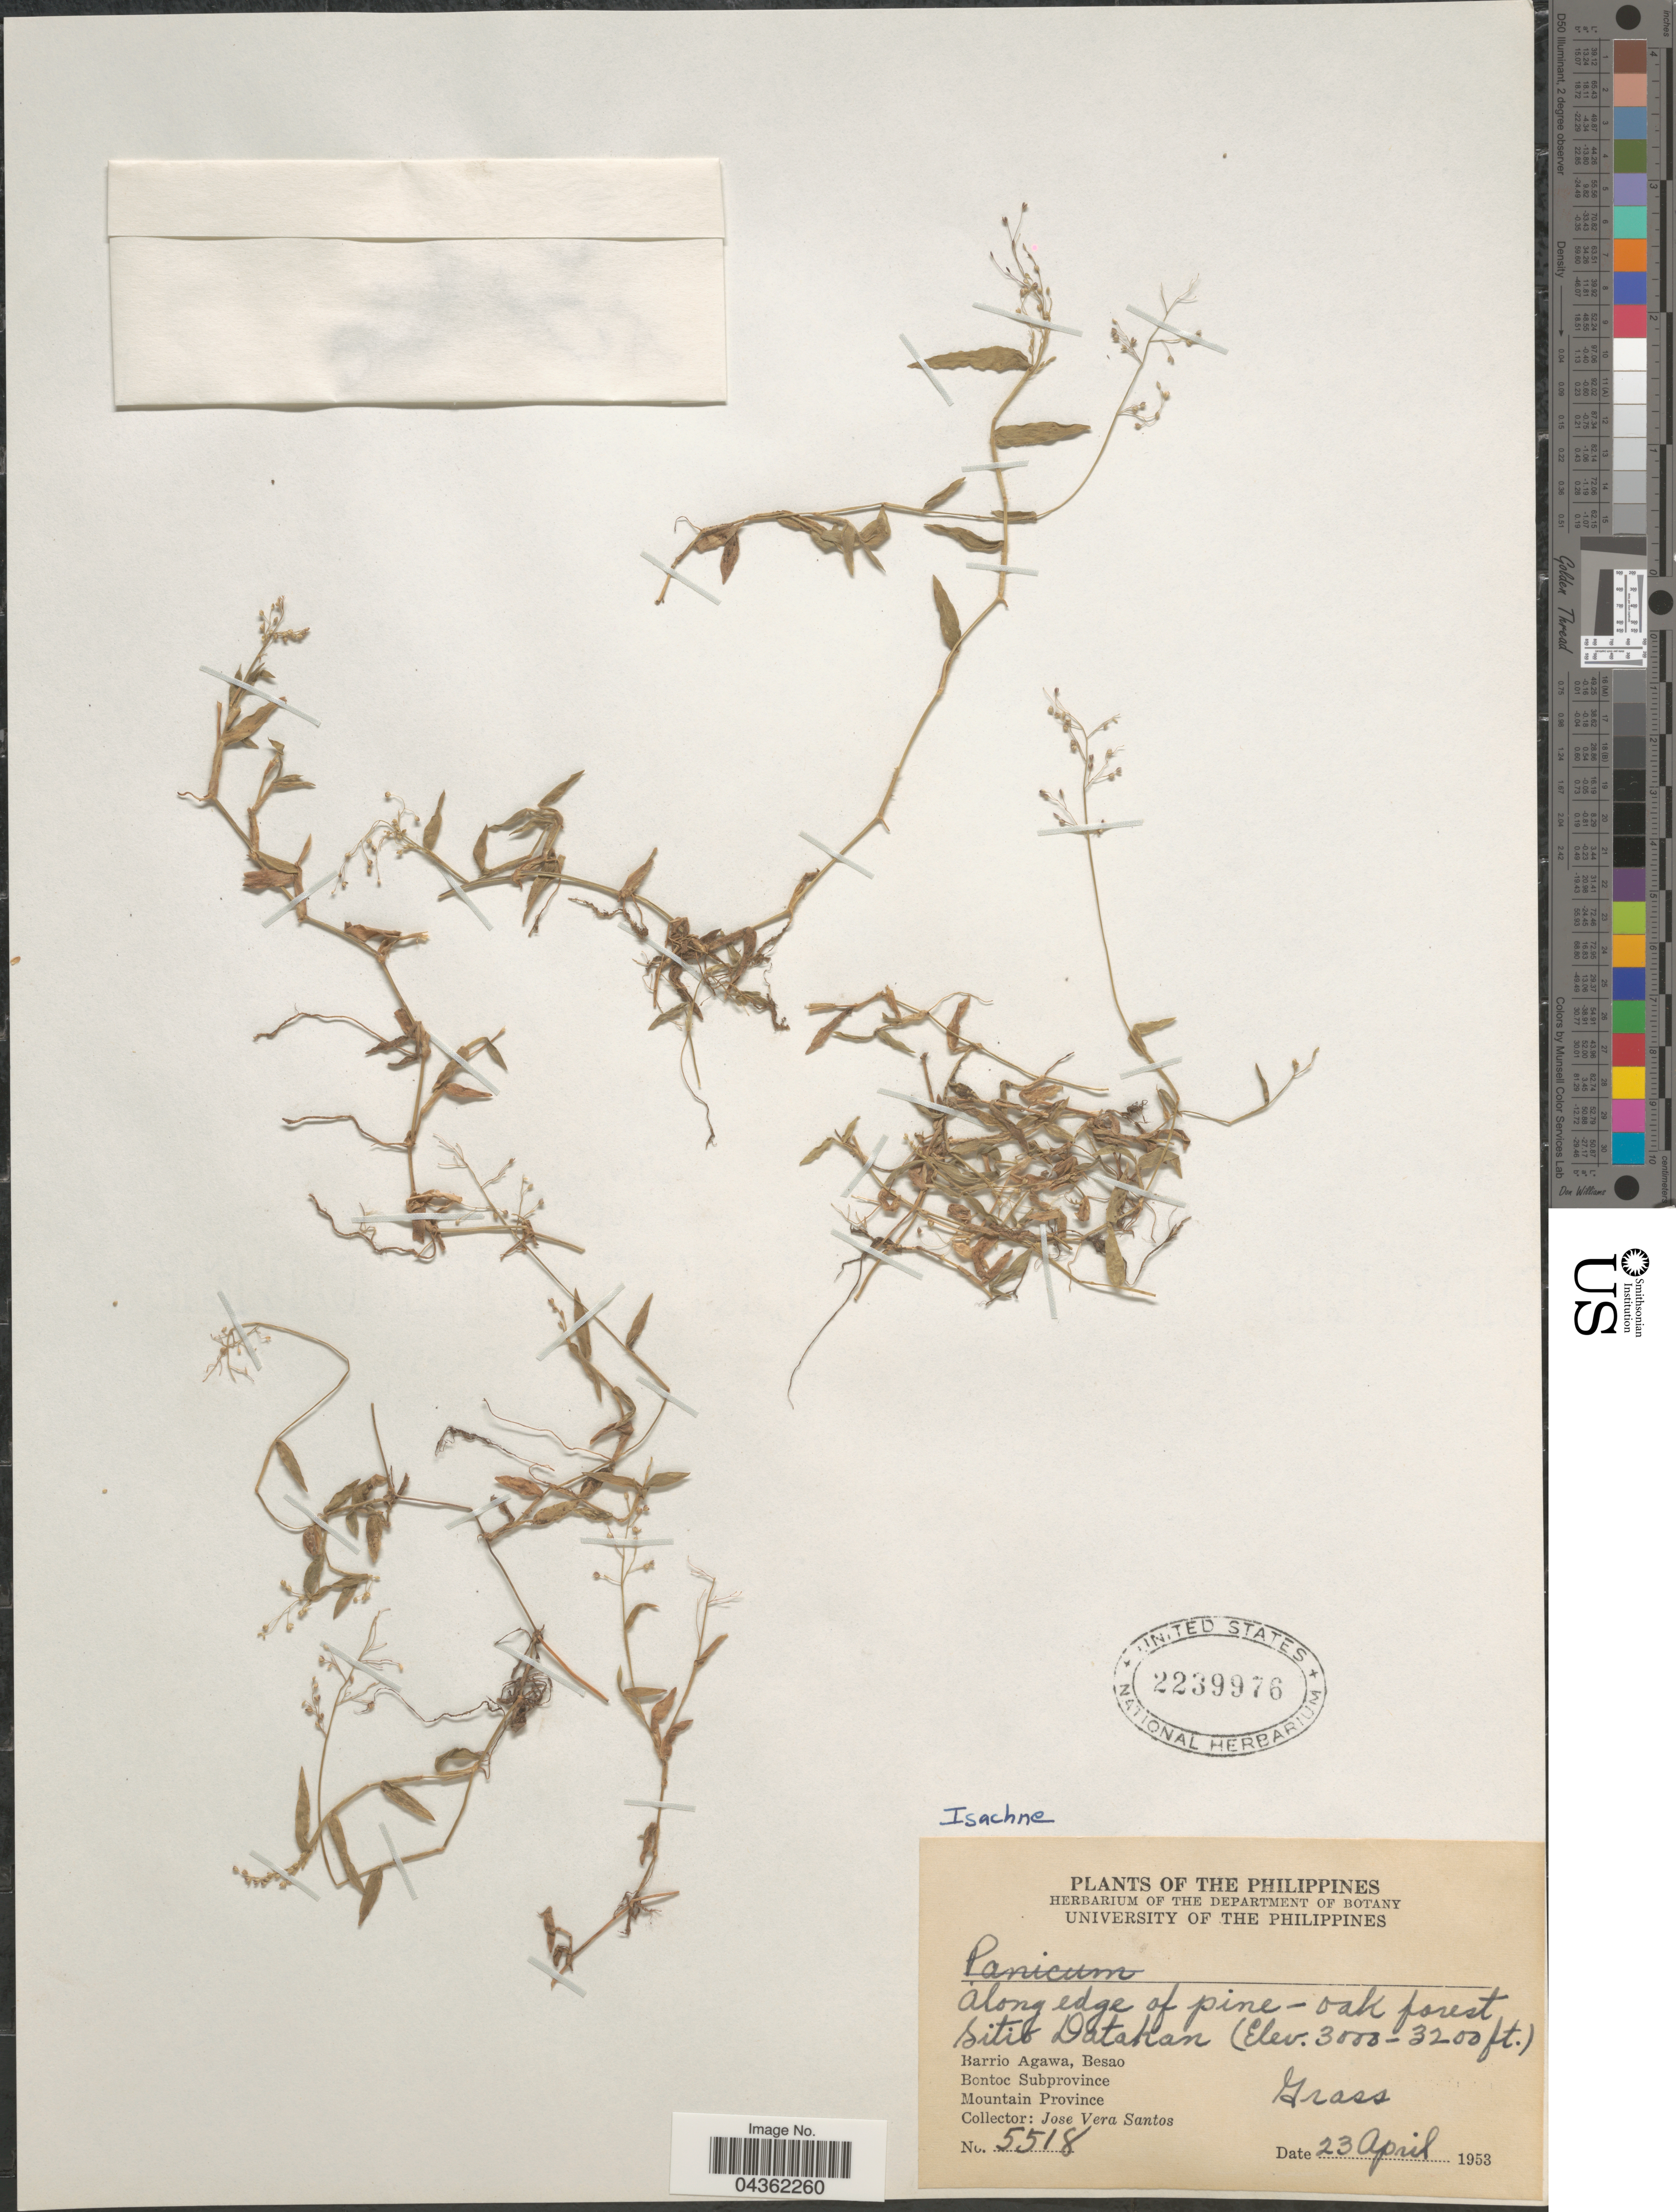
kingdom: Plantae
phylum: Tracheophyta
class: Liliopsida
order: Poales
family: Poaceae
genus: Isachne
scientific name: Isachne sp.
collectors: J. Santos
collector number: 5518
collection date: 1953-04-23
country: Philippines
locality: Along edge of pine-oak forest. Sitio Datakan. Barrio Agawa, Besao. Bontoc Subprovince. Mountain Province.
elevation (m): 914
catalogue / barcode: US 2239976